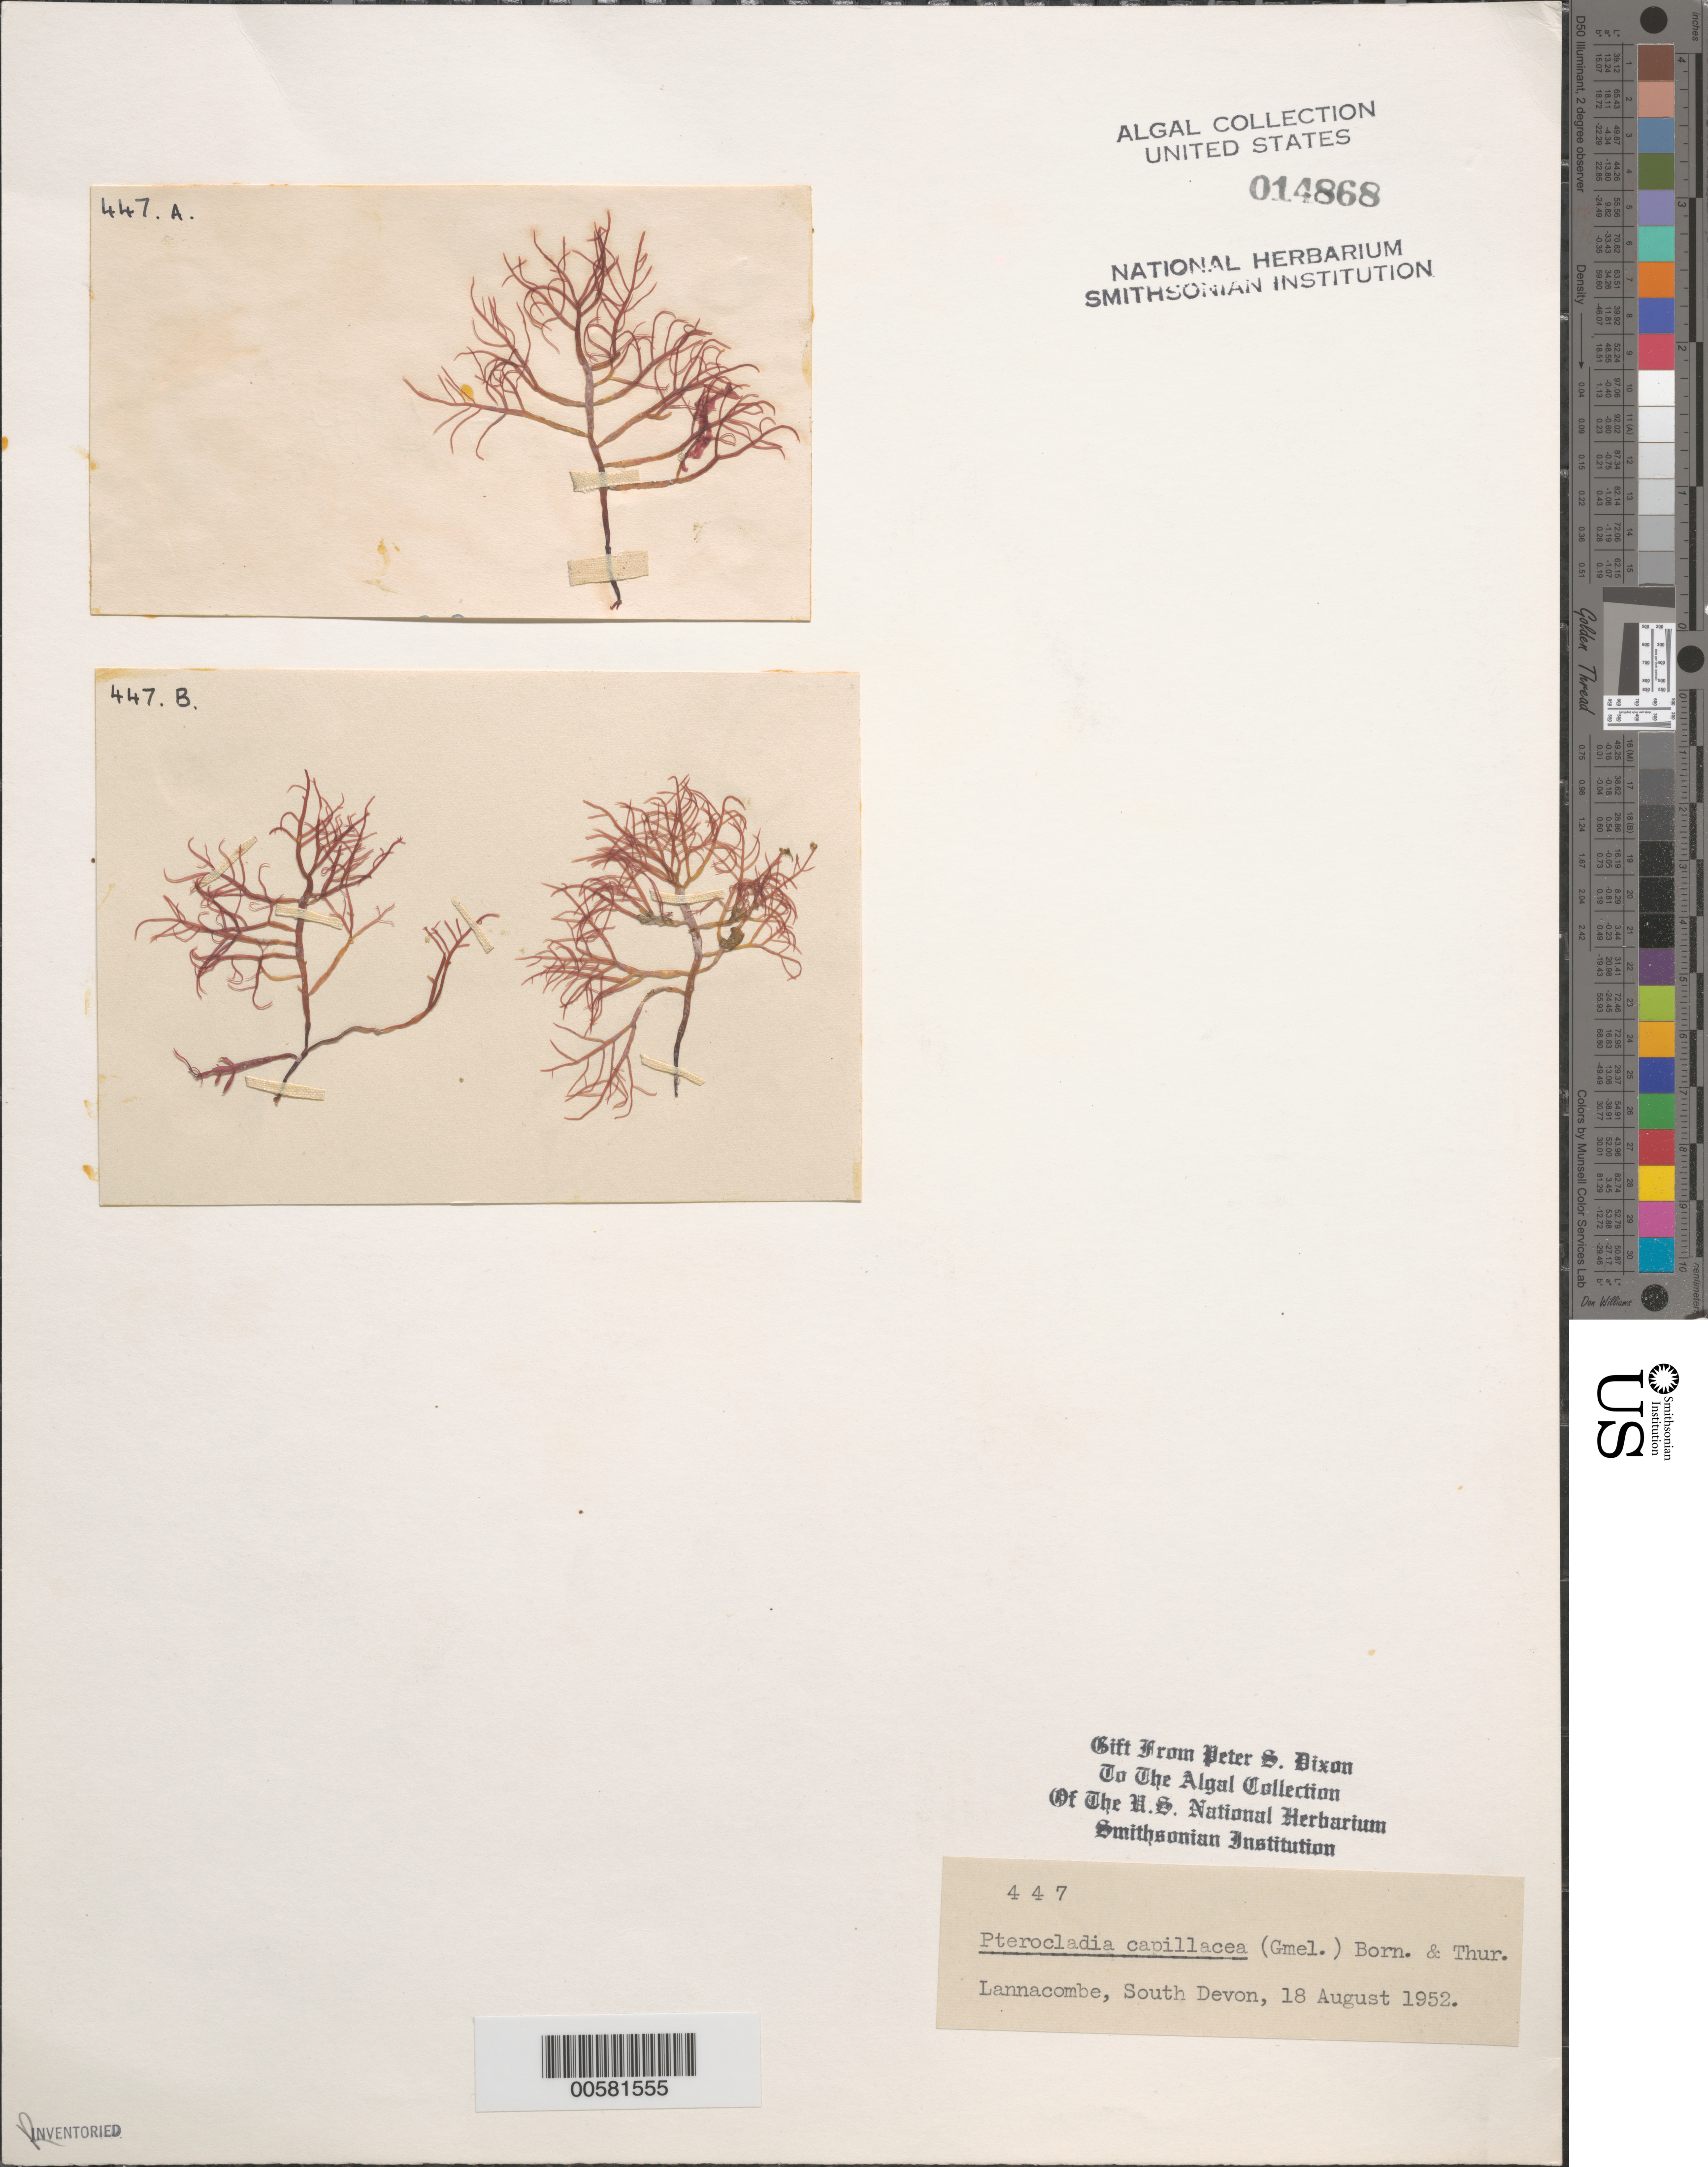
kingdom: Plantae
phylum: Rhodophyta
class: Florideophyceae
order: Gelidiales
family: Pterocladiaceae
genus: Pterocladiella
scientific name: Pterocladiella capillacea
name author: (S.G. Gmel.) Santelices & Hommers.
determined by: Algae name updating Project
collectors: P. S. Dixon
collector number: PSD 447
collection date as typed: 18 Aug 1952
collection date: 1952-08-18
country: United Kingdom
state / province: England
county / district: Devon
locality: Lannacombe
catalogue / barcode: US 14868